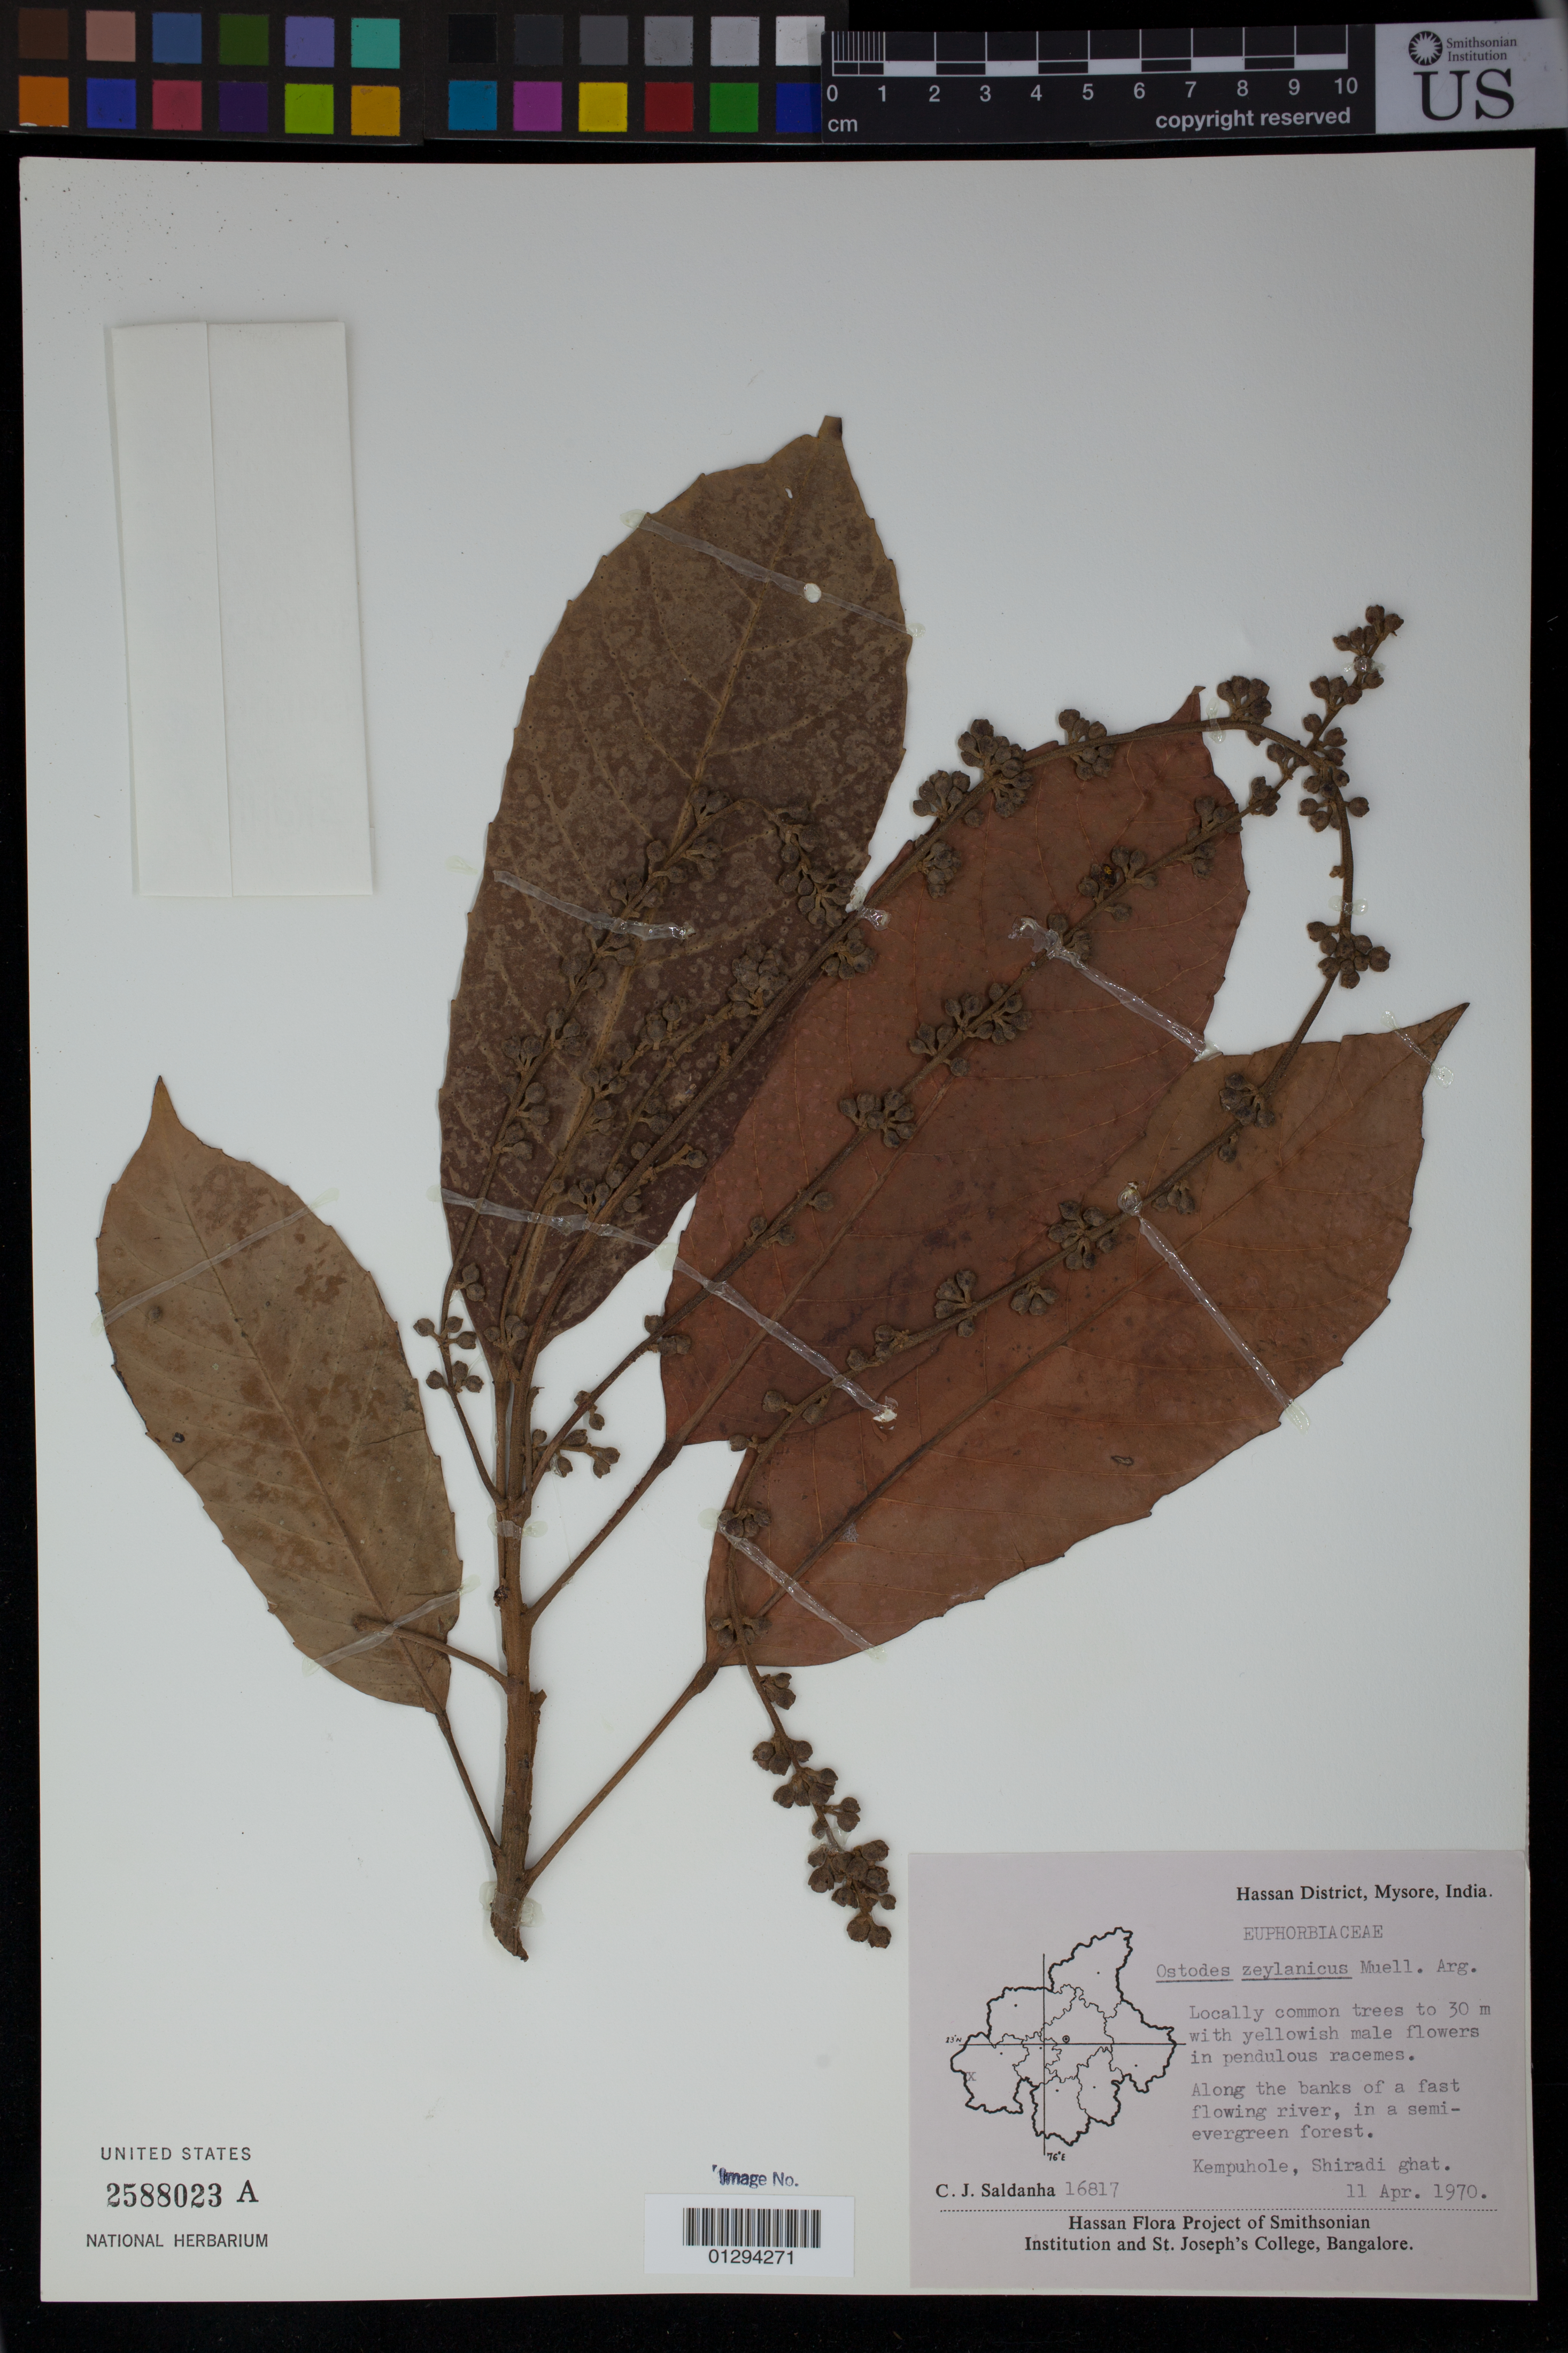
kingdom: Plantae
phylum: Tracheophyta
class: Magnoliopsida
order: Malpighiales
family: Euphorbiaceae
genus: Fahrenheitia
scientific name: Fahrenheitia zeylanica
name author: (Thwaites) Airy Shaw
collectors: C. J. Saldanha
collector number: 16817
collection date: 1970-04-11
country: India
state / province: Karnataka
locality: Hassan Distsrict, Mysore, Kempuhole, Shiradi ghat.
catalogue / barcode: US 2588023